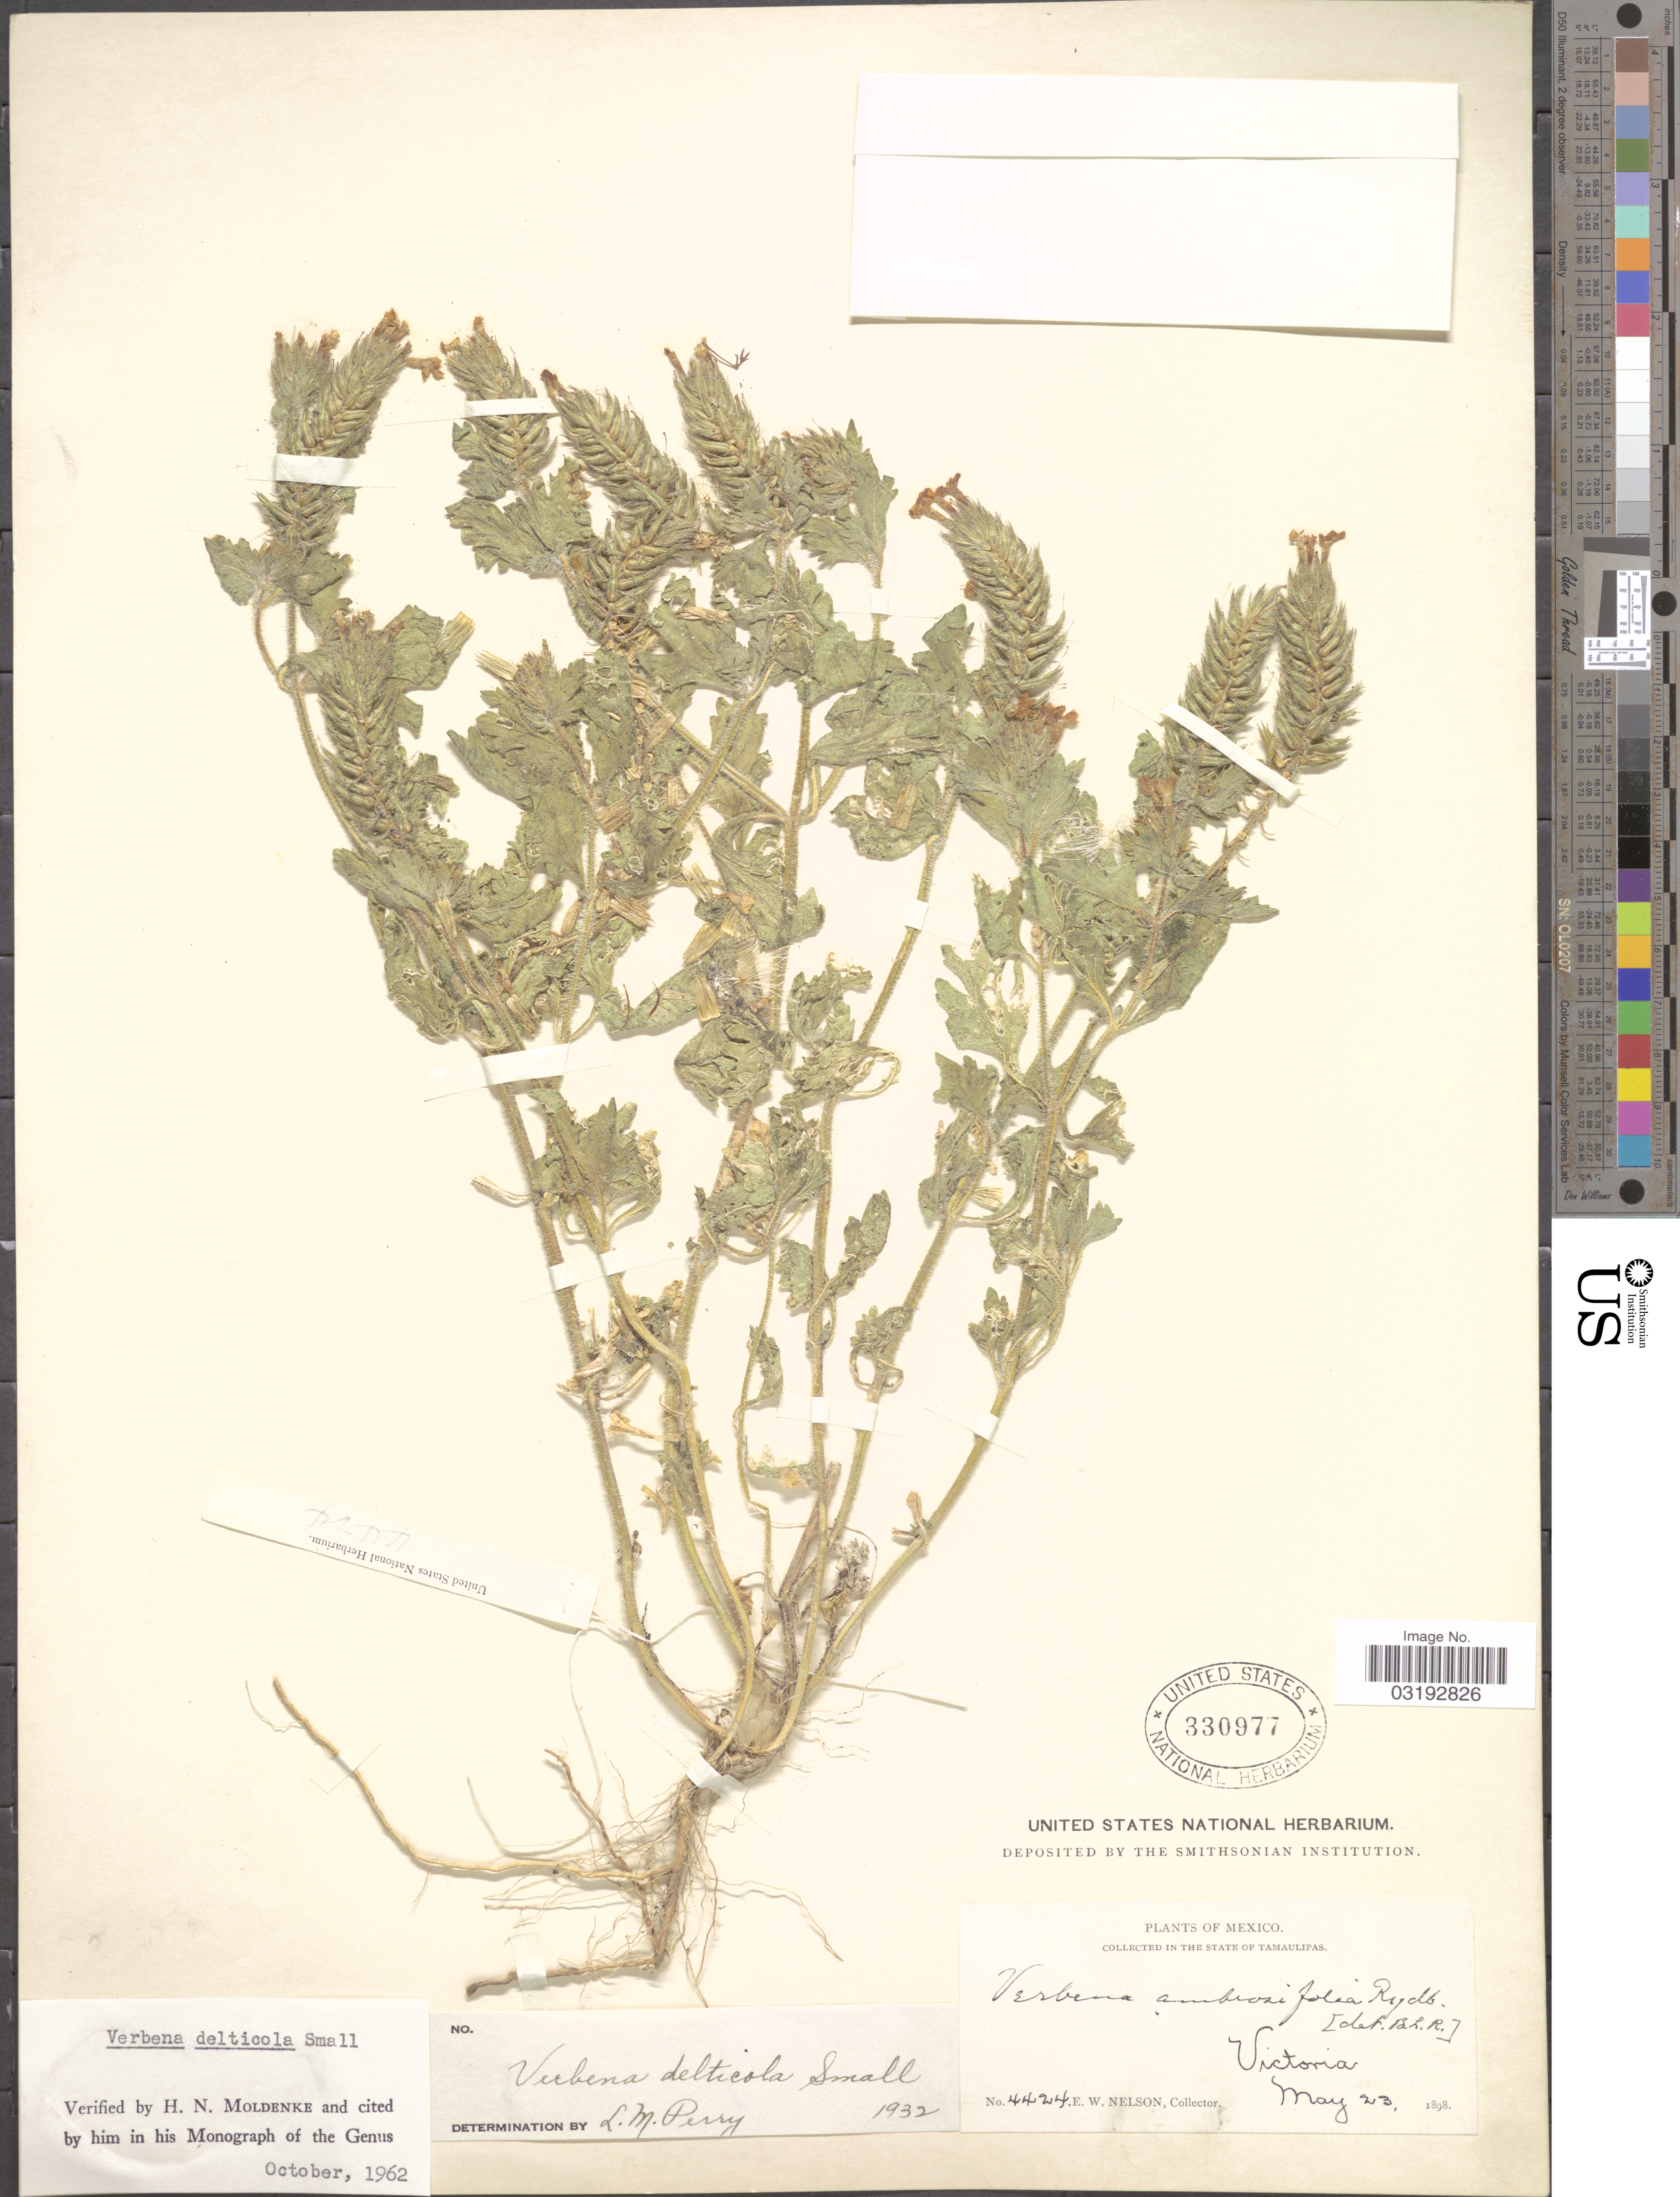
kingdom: Plantae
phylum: Tracheophyta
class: Magnoliopsida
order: Lamiales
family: Verbenaceae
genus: Verbena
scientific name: Verbena delticola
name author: Small ex Perry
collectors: E. W. Nelson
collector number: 4424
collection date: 1898-05-23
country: Mexico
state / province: Tamaulipas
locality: Victoria.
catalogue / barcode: US 330977